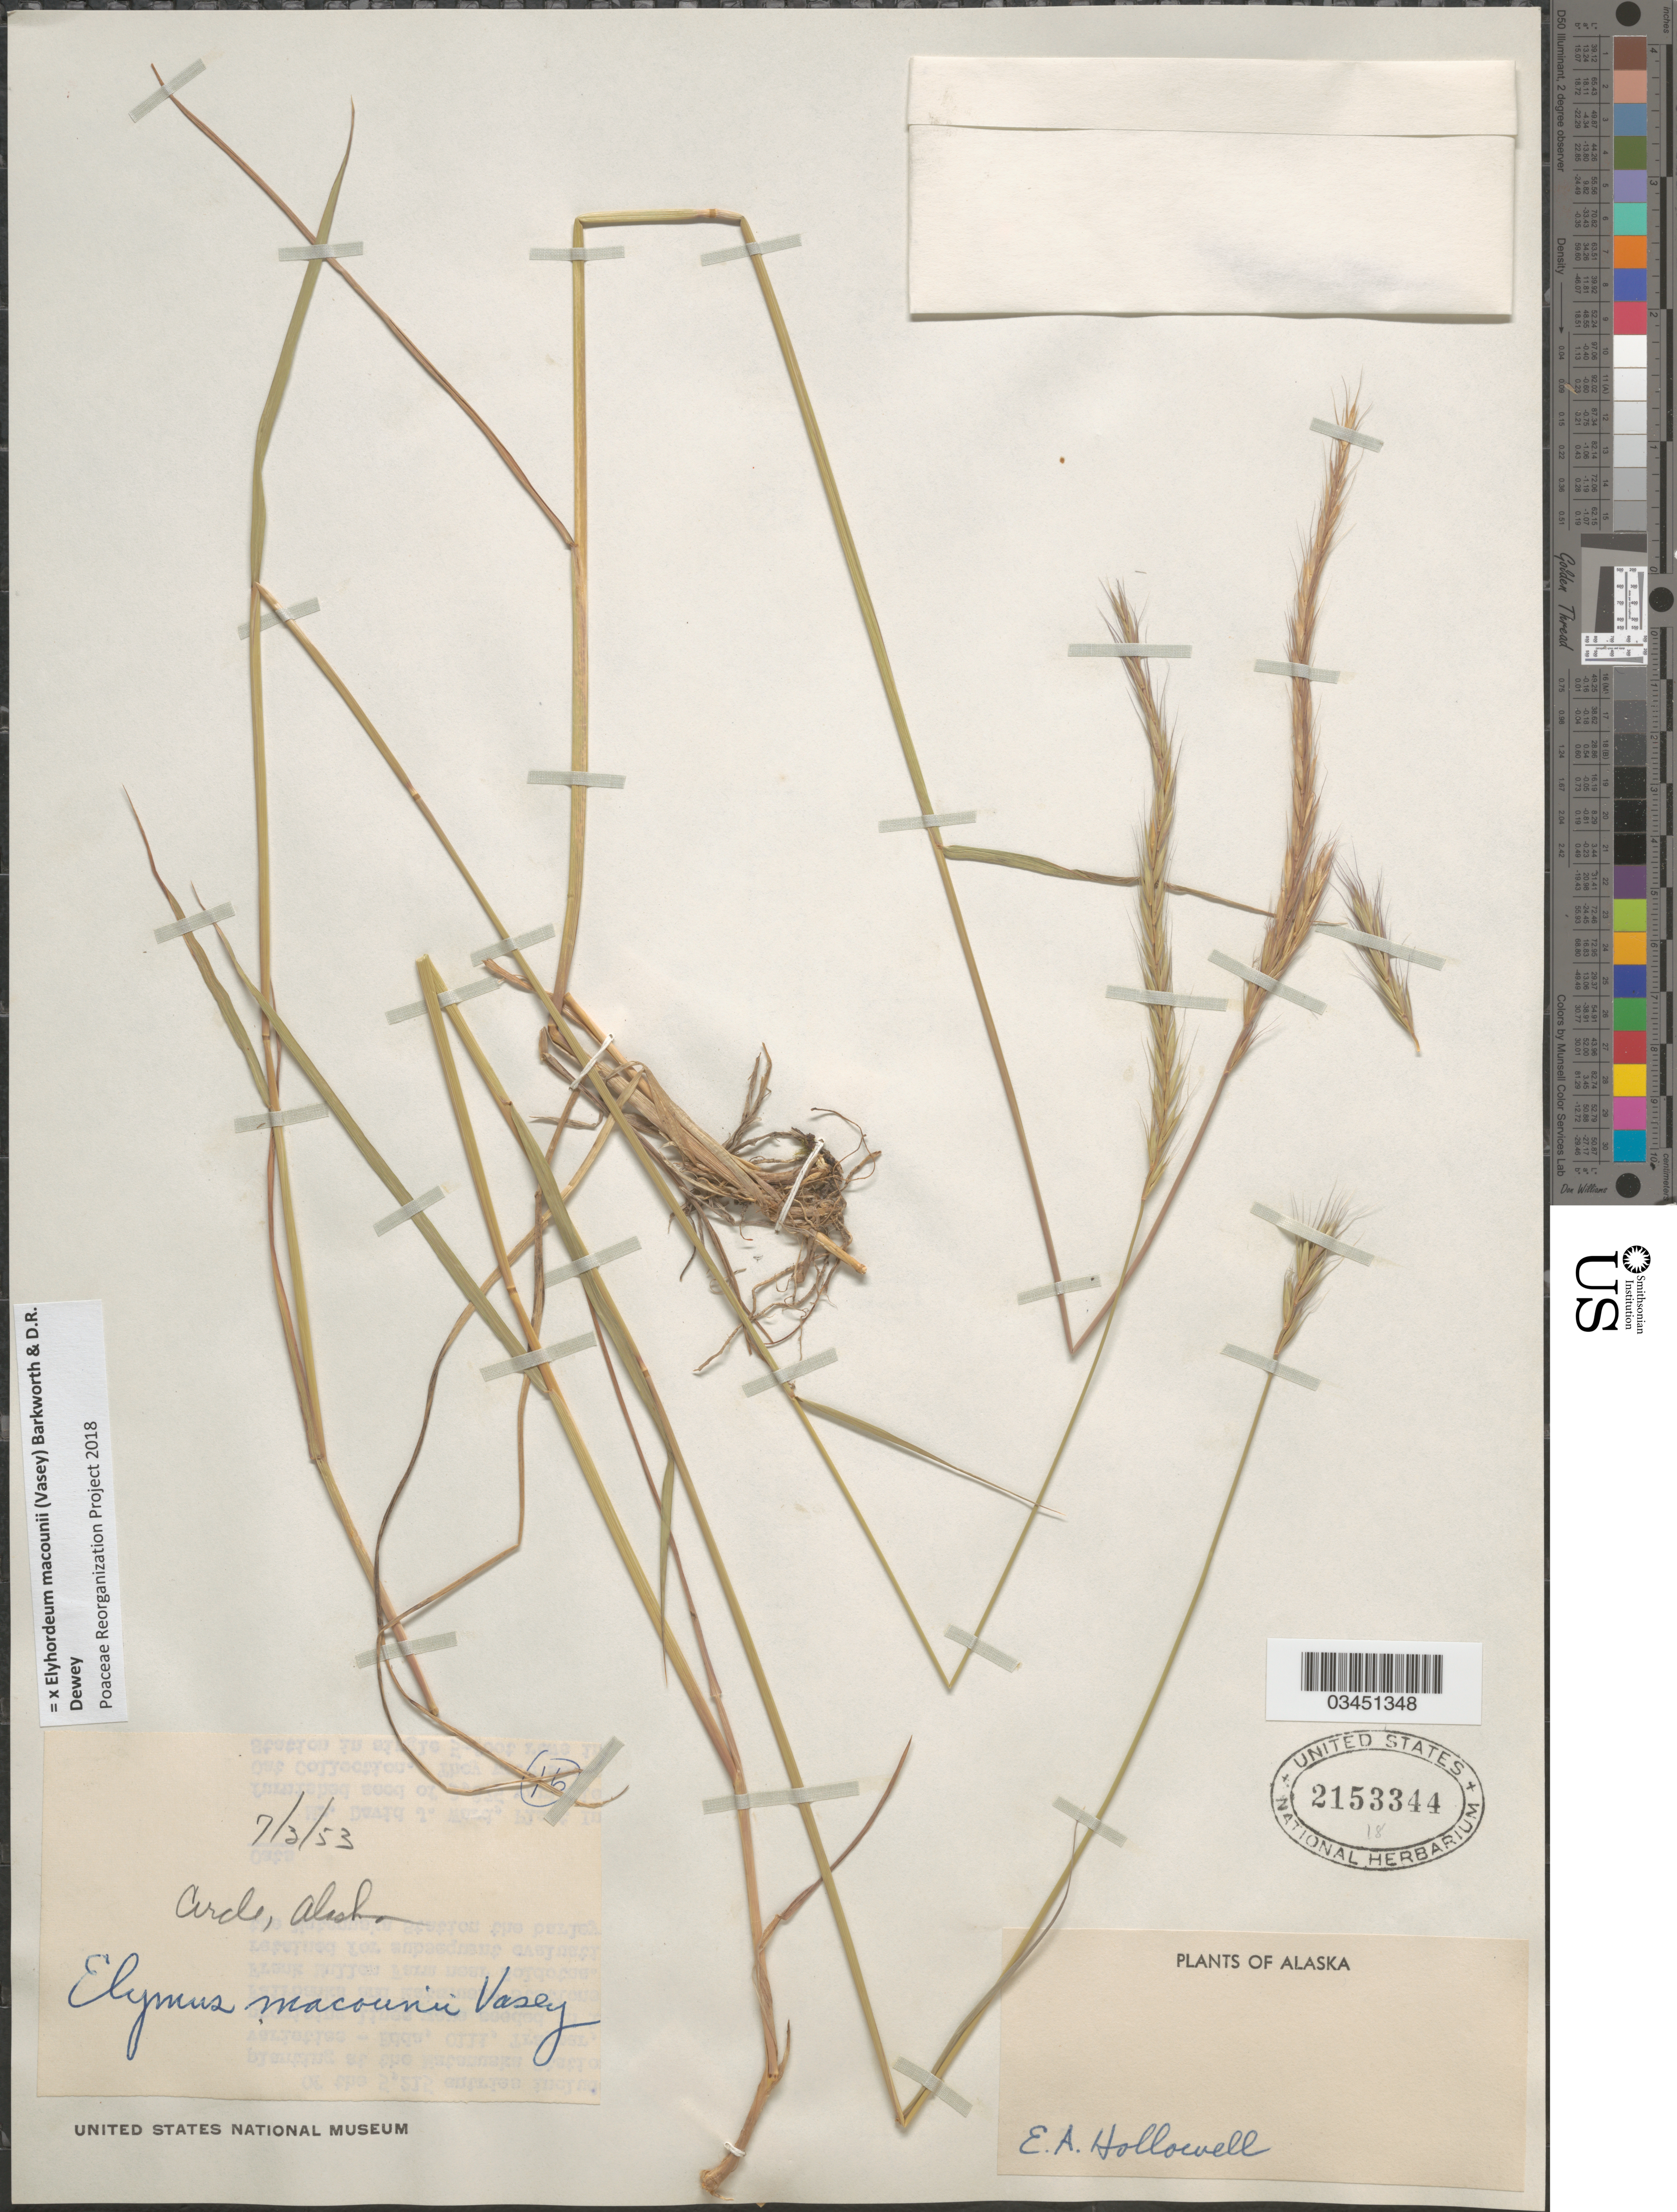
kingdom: Plantae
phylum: Tracheophyta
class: Liliopsida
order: Poales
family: Poaceae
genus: Elyhordeum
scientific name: x Elyhordeum macounii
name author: (Vasey) Barkworth & Dewey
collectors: E. Hollowell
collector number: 16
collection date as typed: Transcribed d/m/y: 3/7/53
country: United States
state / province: Alaska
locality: Circle.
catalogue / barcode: US 2153344